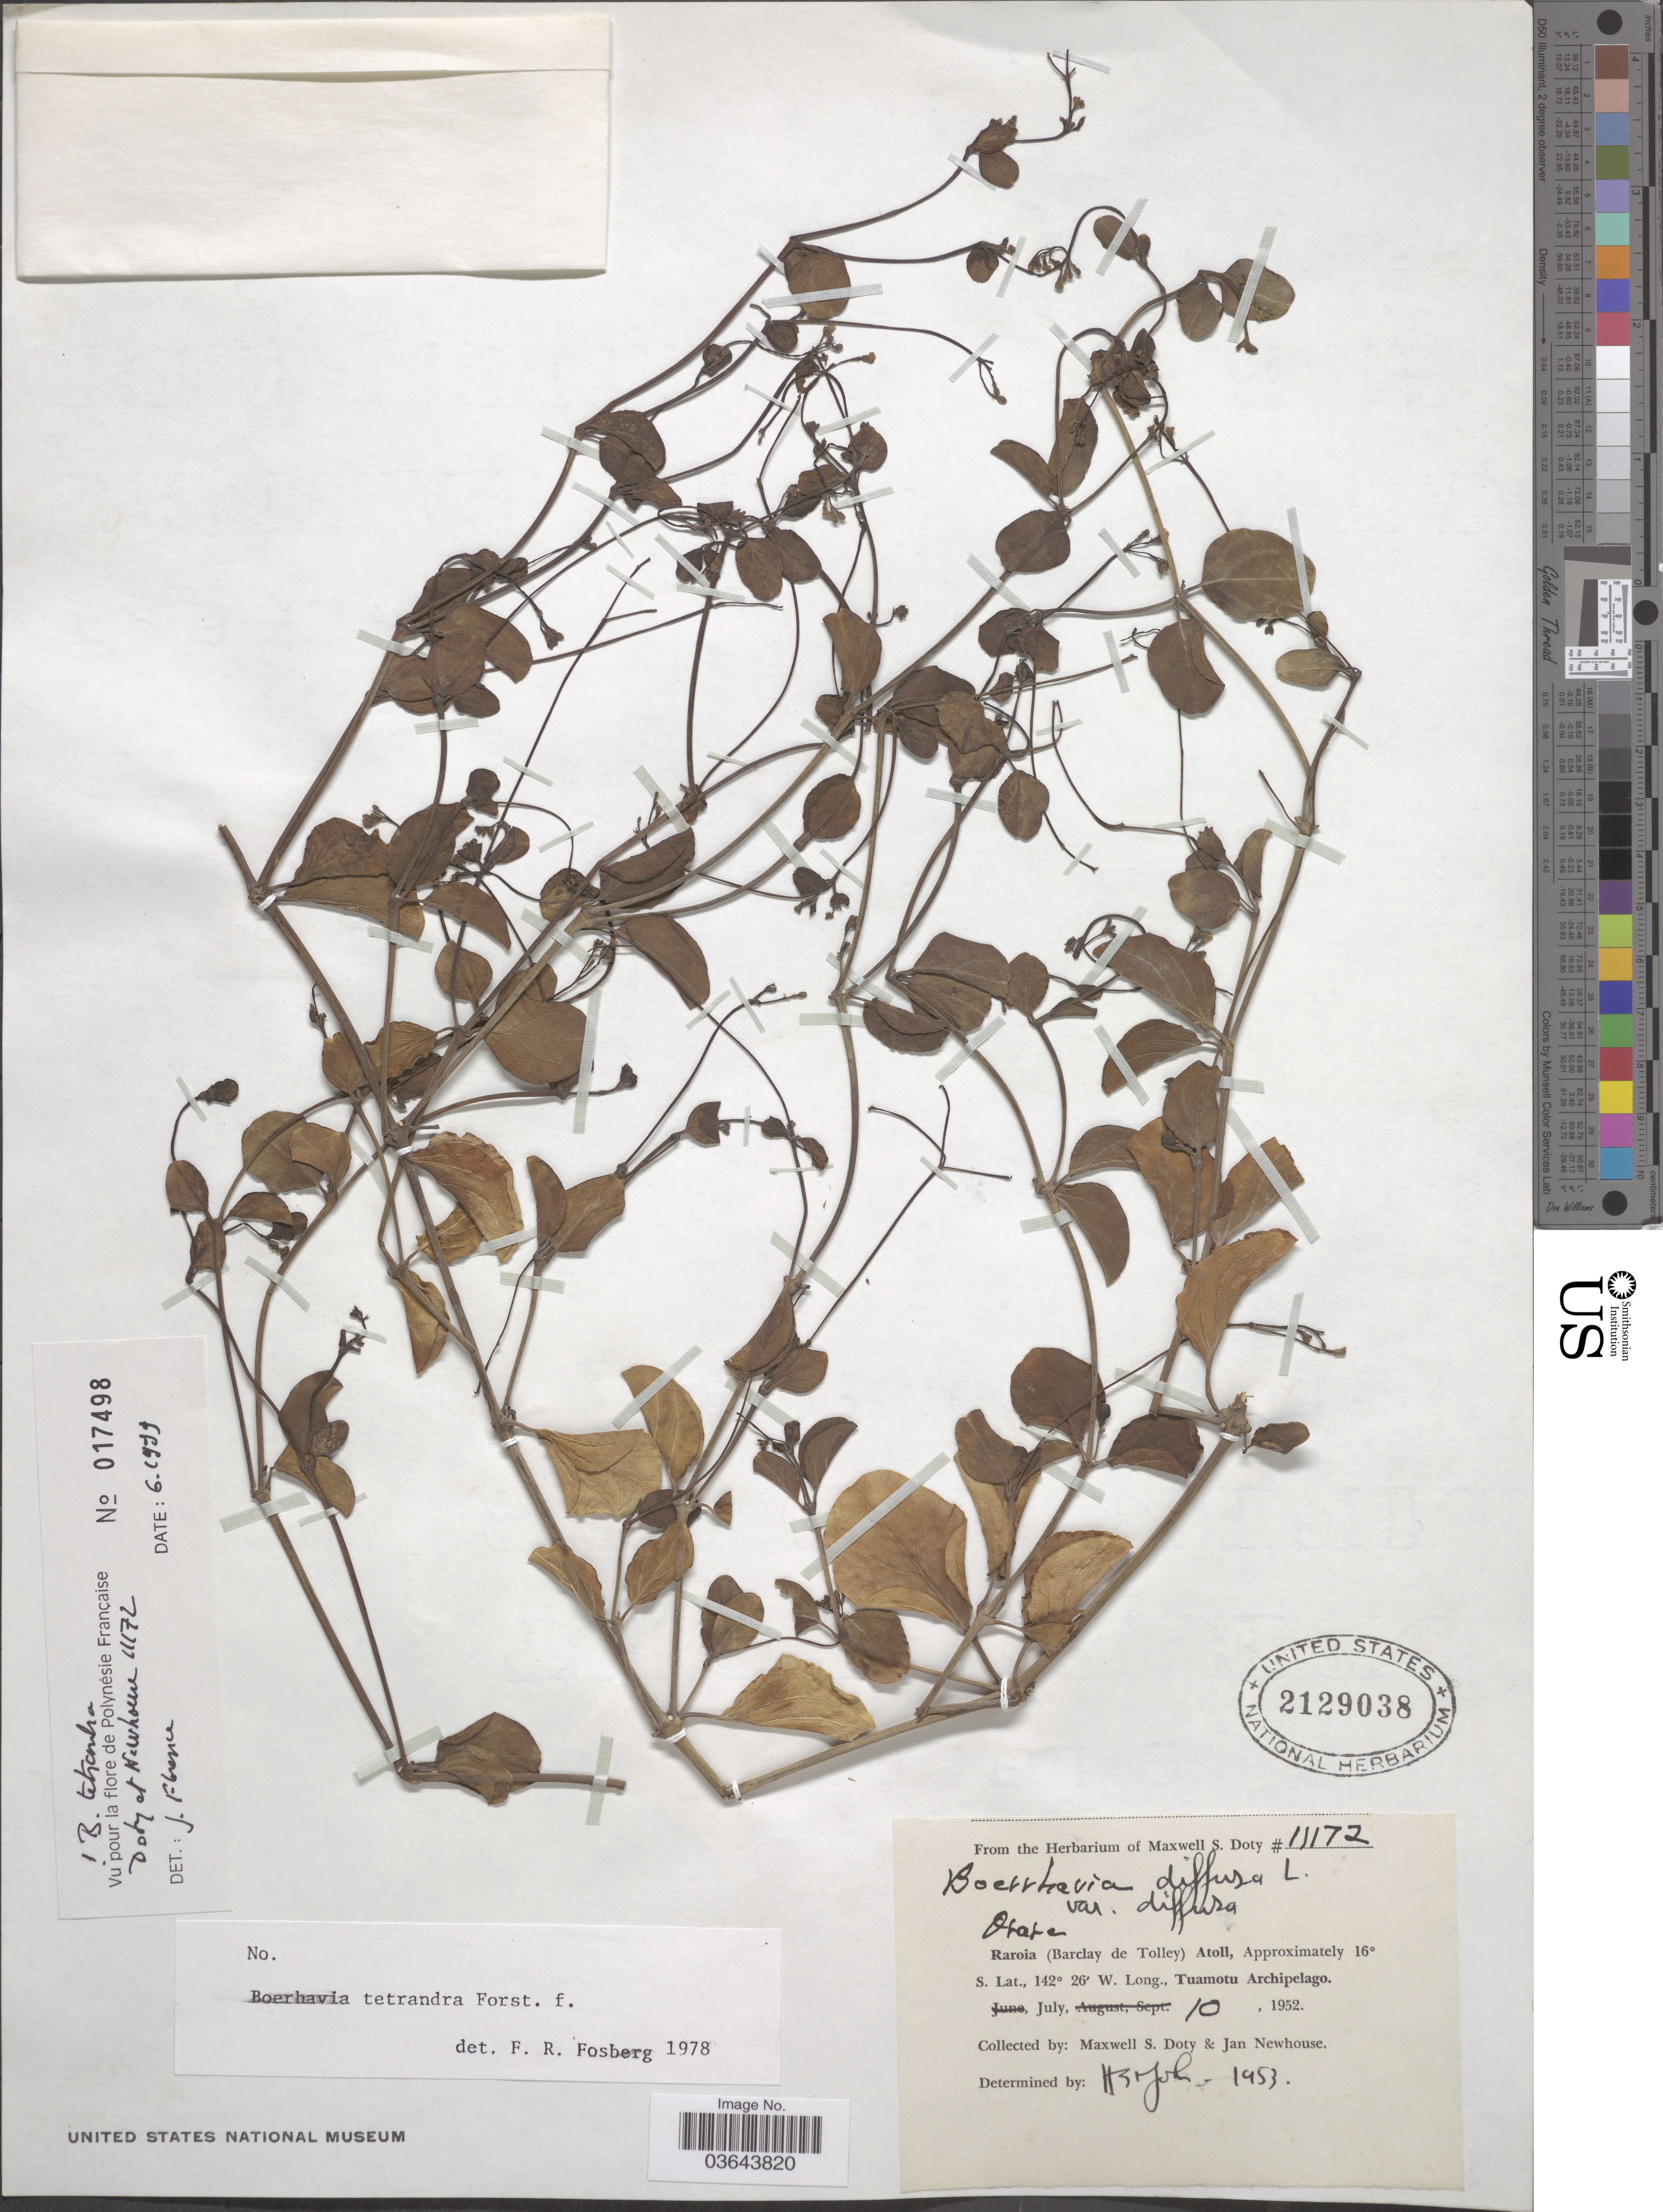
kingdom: Plantae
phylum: Tracheophyta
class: Magnoliopsida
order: Caryophyllales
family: Nyctaginaceae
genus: Boerhavia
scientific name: Boerhavia tetrandra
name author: G. Forst.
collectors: M. S. Doty & J. Newhouse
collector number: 11172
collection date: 1952-07-10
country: French Polynesia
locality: Otate [interpreted] [unsure placement] Raroia (Barclay de Tolley) Atoll, Tuamotu Archipelago.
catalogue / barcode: US 2129038